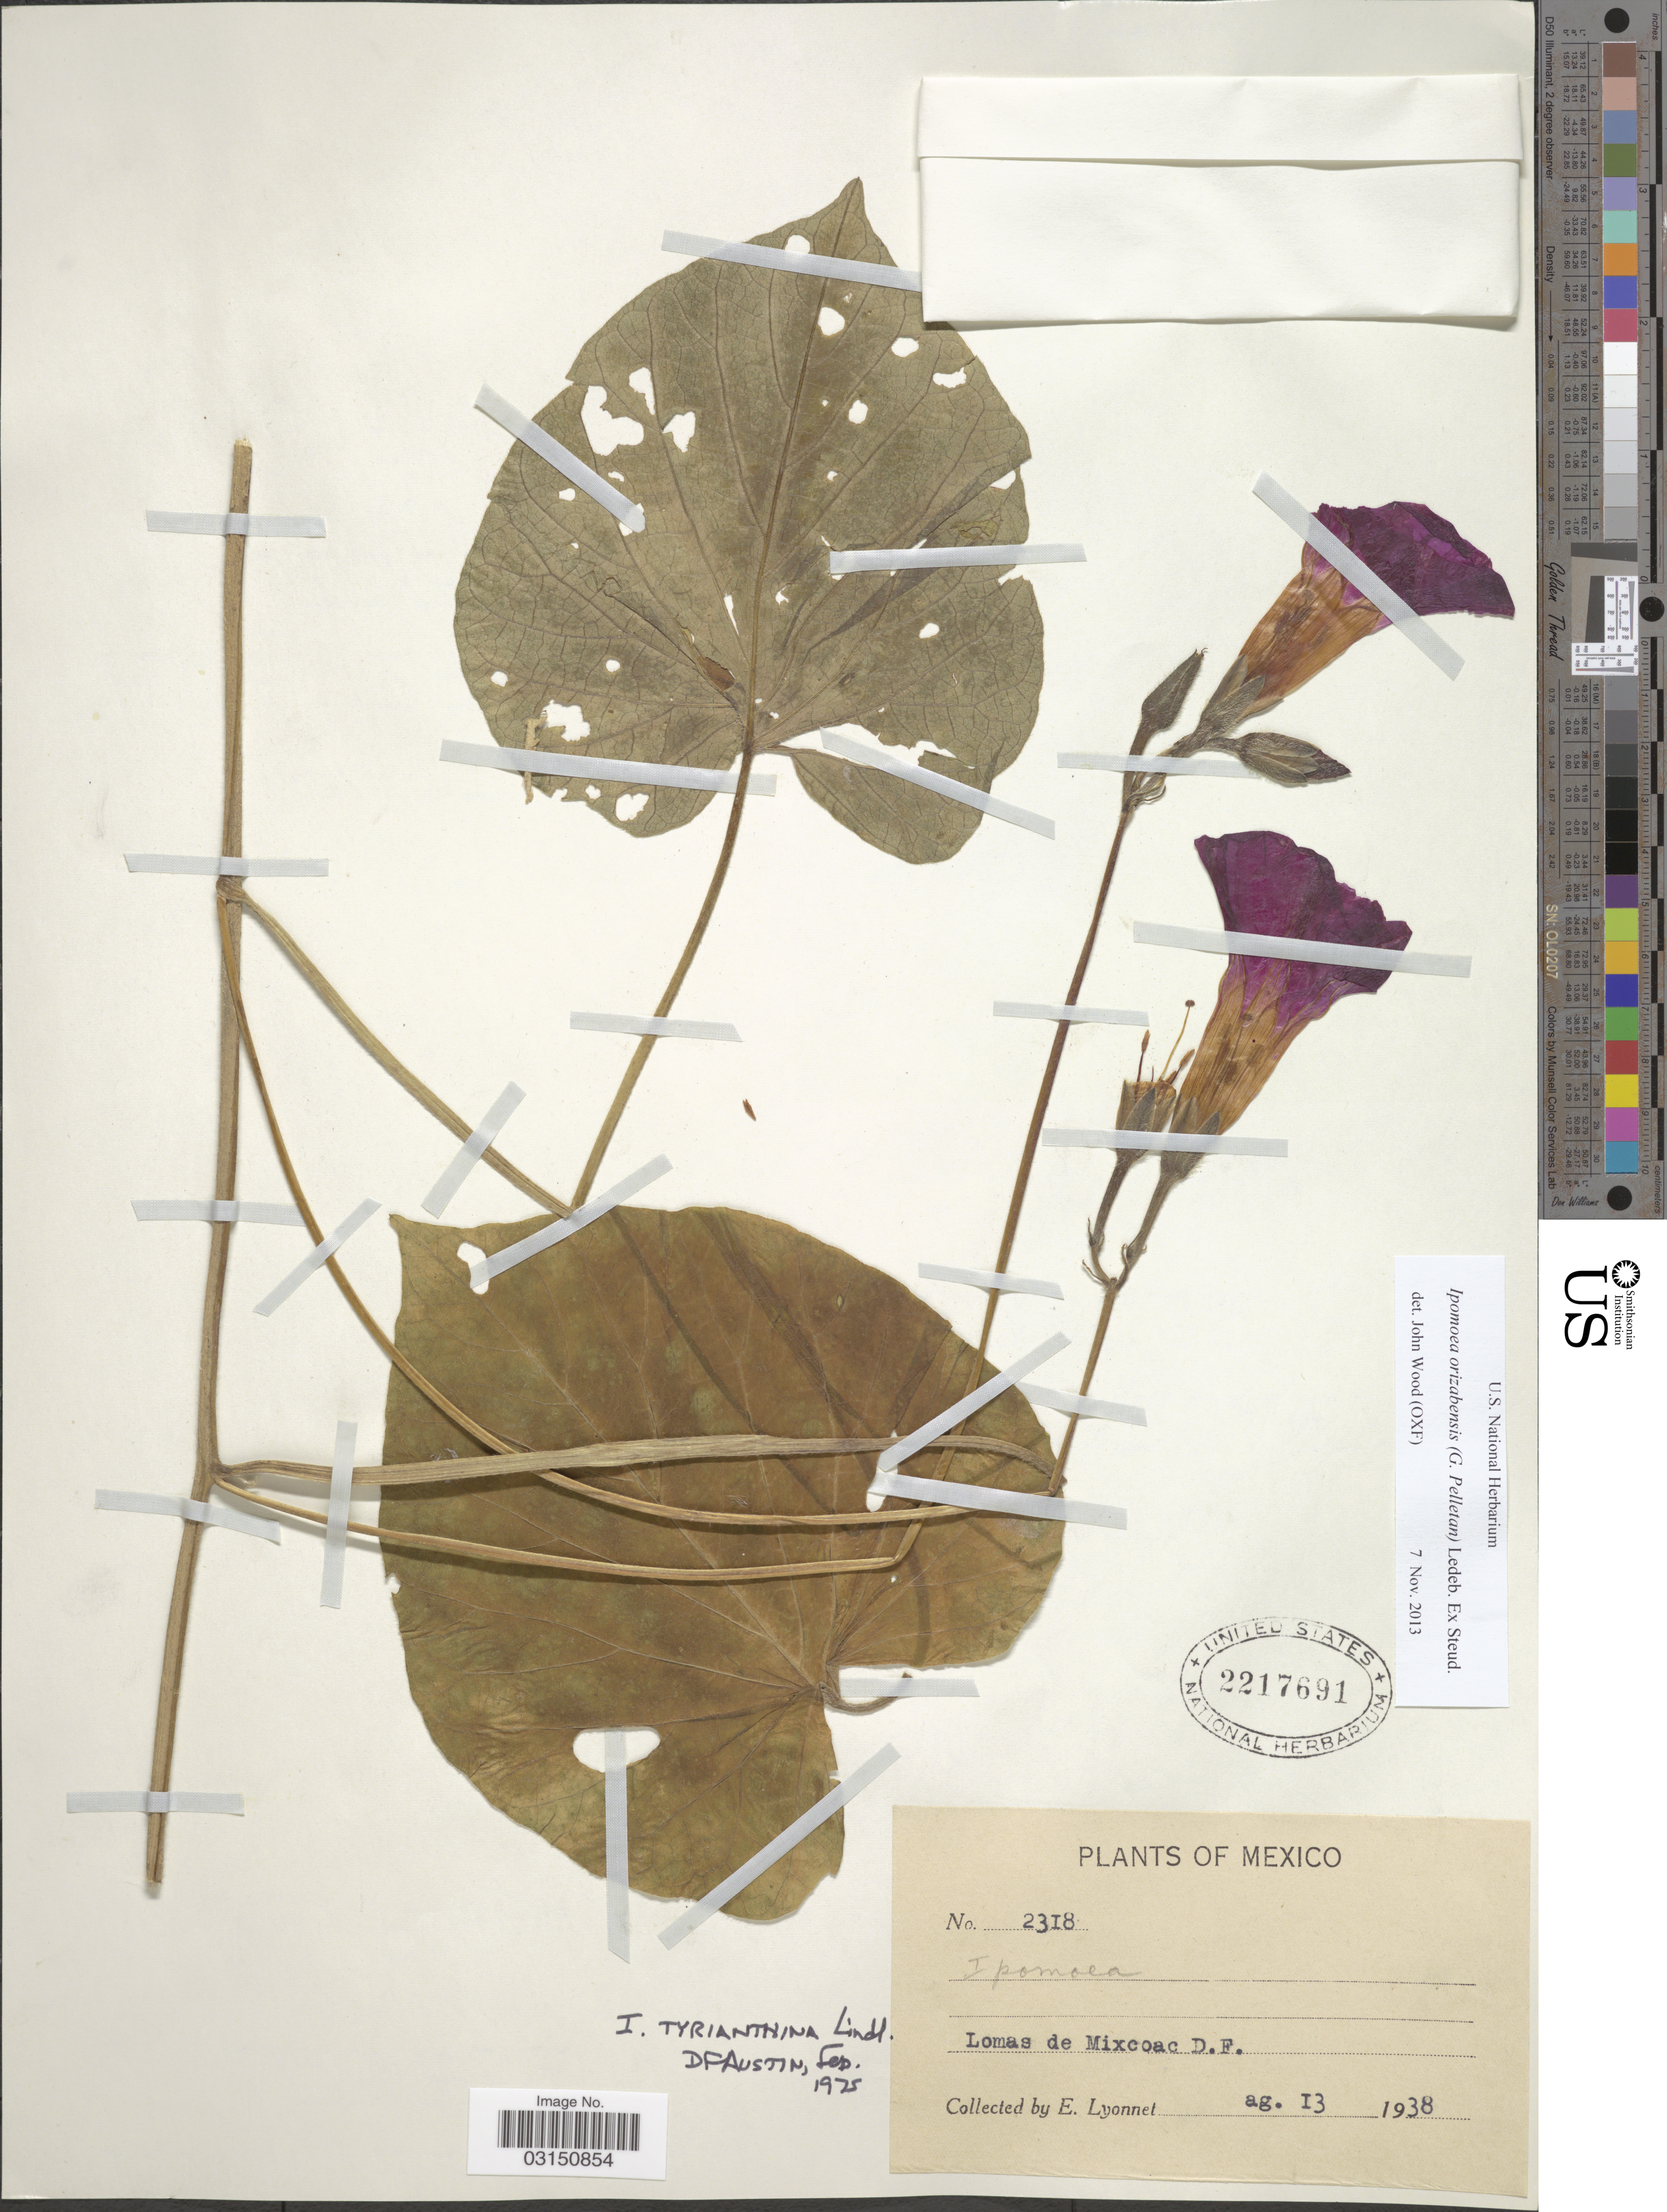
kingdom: Plantae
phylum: Tracheophyta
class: Magnoliopsida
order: Solanales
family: Convolvulaceae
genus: Ipomoea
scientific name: Ipomoea orizabensis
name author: (G. Pelletan) Ledeb. ex Steud.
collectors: E. Lyonnet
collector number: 2318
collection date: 1938-08-13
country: Mexico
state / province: Distrito Federal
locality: Lomas de Mixcoac.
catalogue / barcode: US 2217691